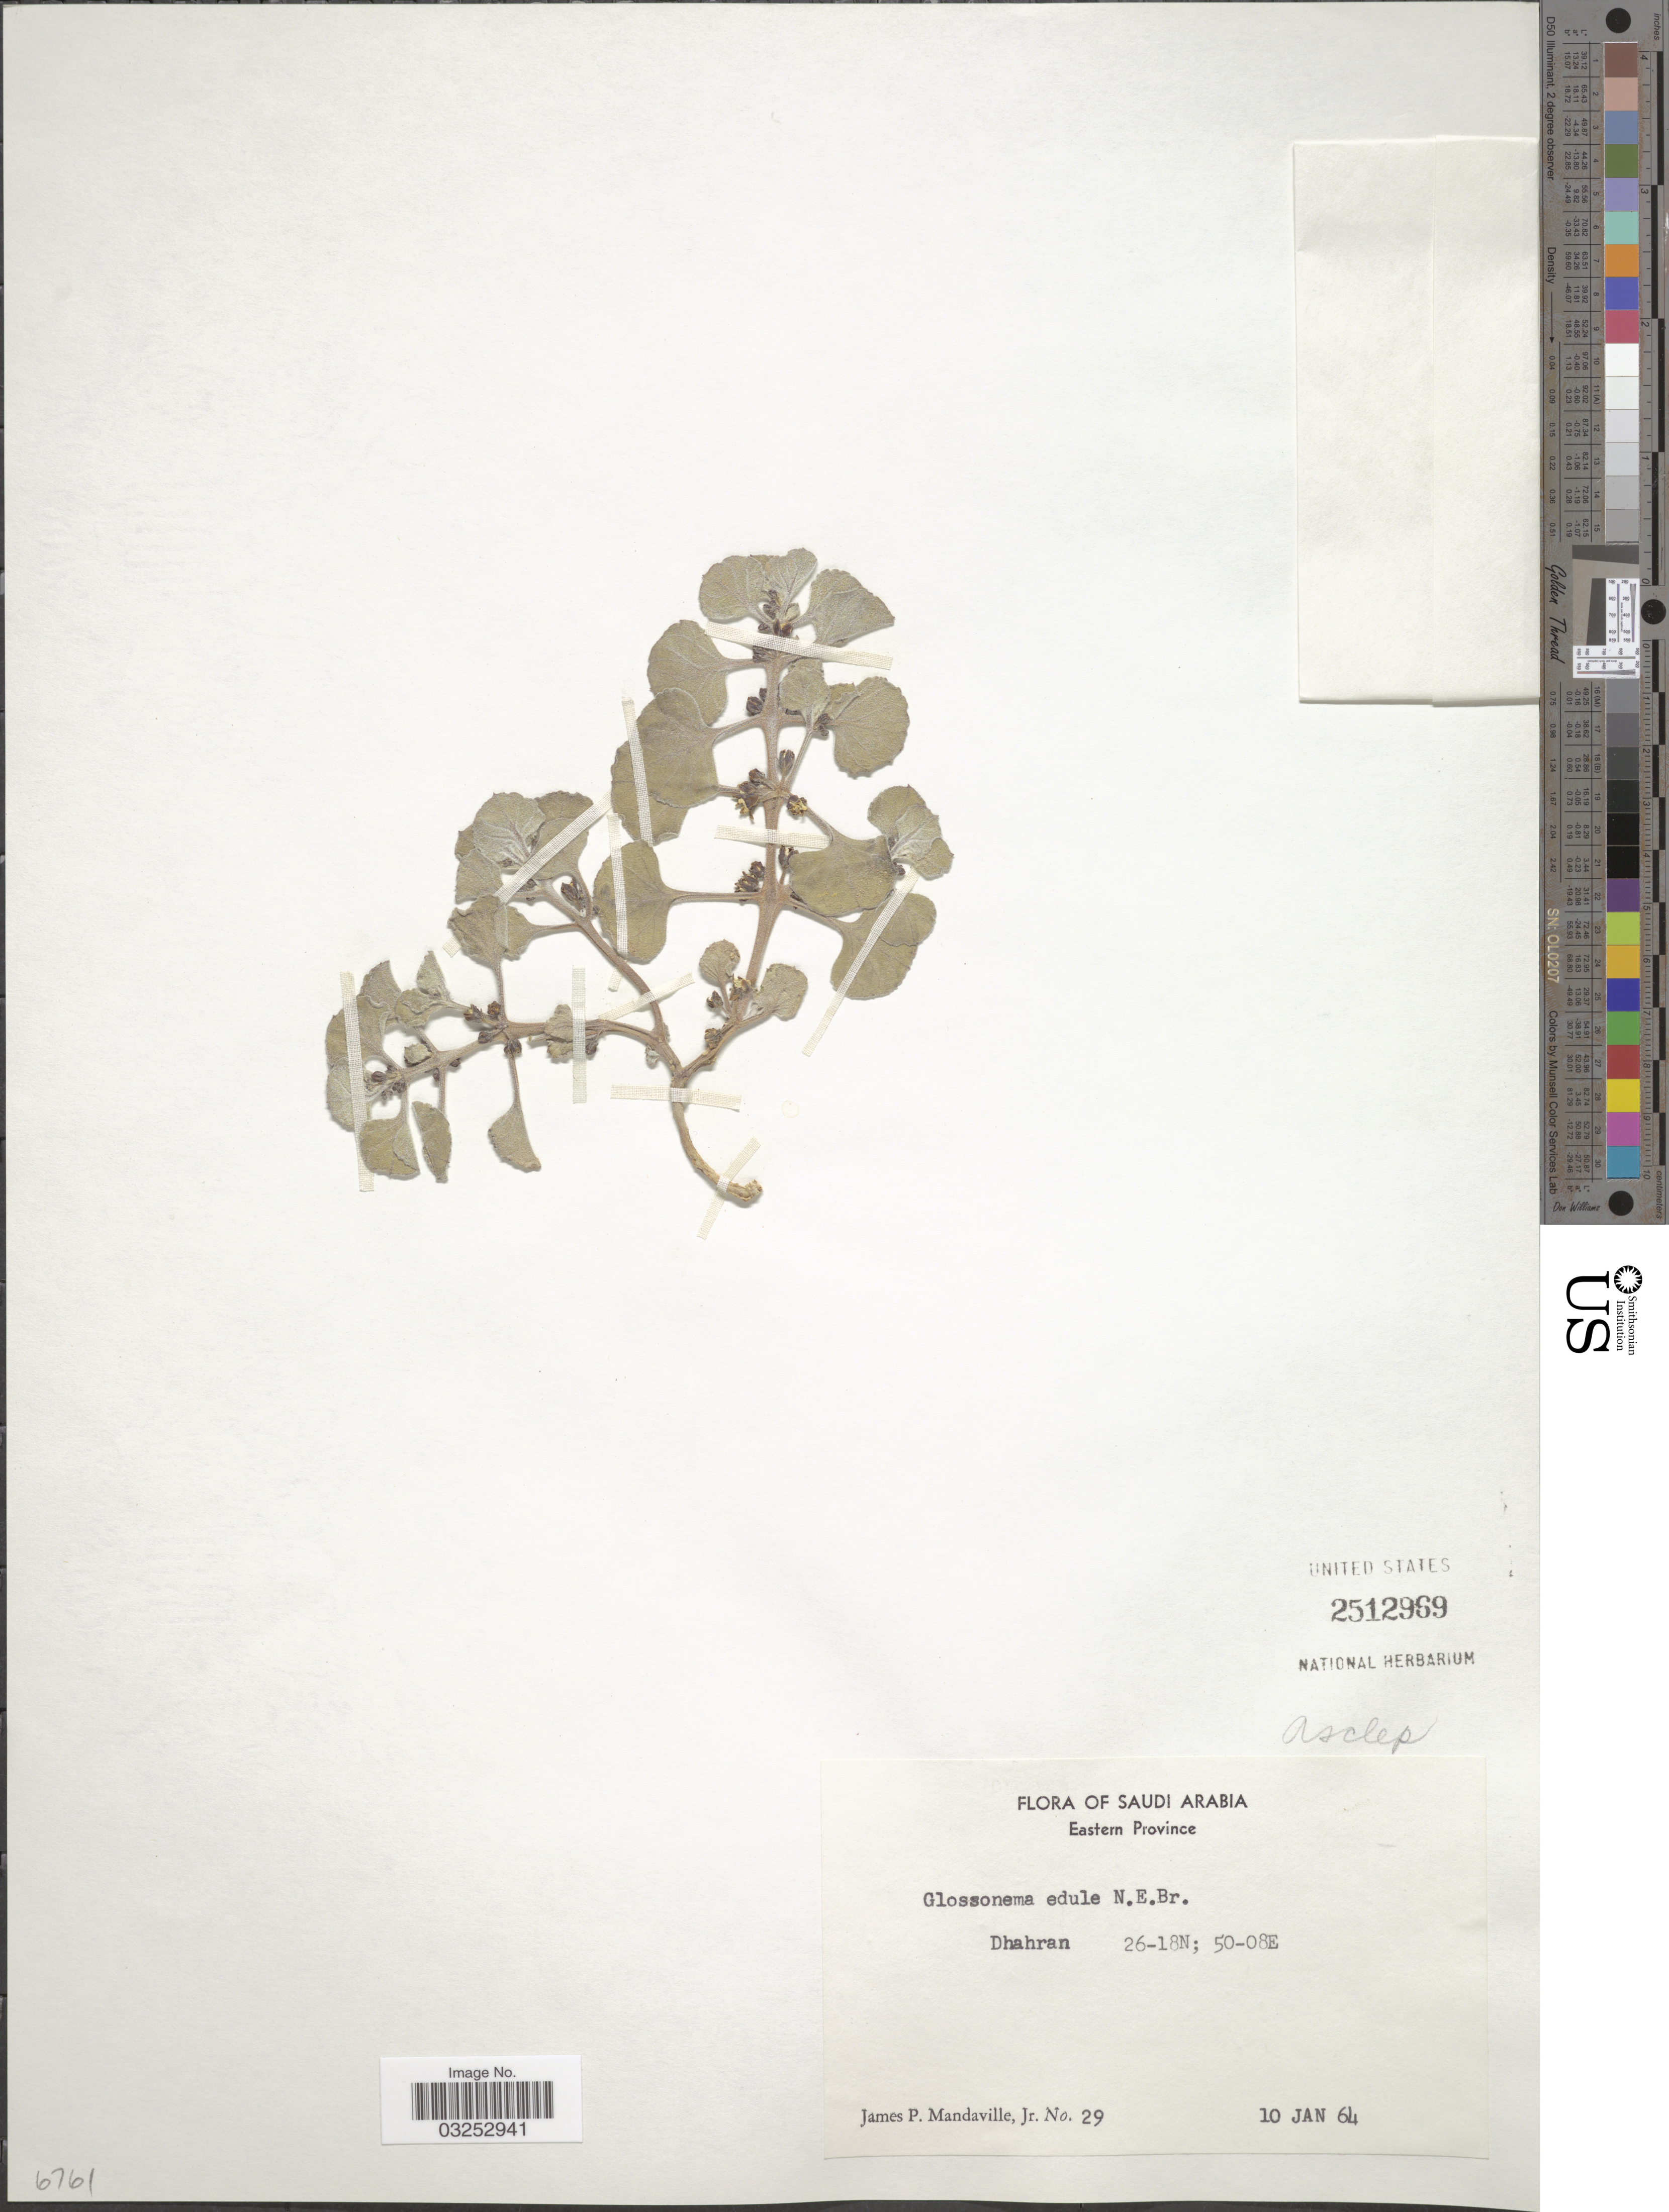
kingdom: Plantae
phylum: Tracheophyta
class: Magnoliopsida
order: Gentianales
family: Apocynaceae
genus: Glossonema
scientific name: Glossonema edule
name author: N.E. Br.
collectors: J. Mandaville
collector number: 29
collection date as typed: Transcribed d/m/y: 10/1/64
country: Saudi Arabia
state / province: Ash Sharqiyah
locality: Eastern Province, Dhahran.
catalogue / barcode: US 2512969